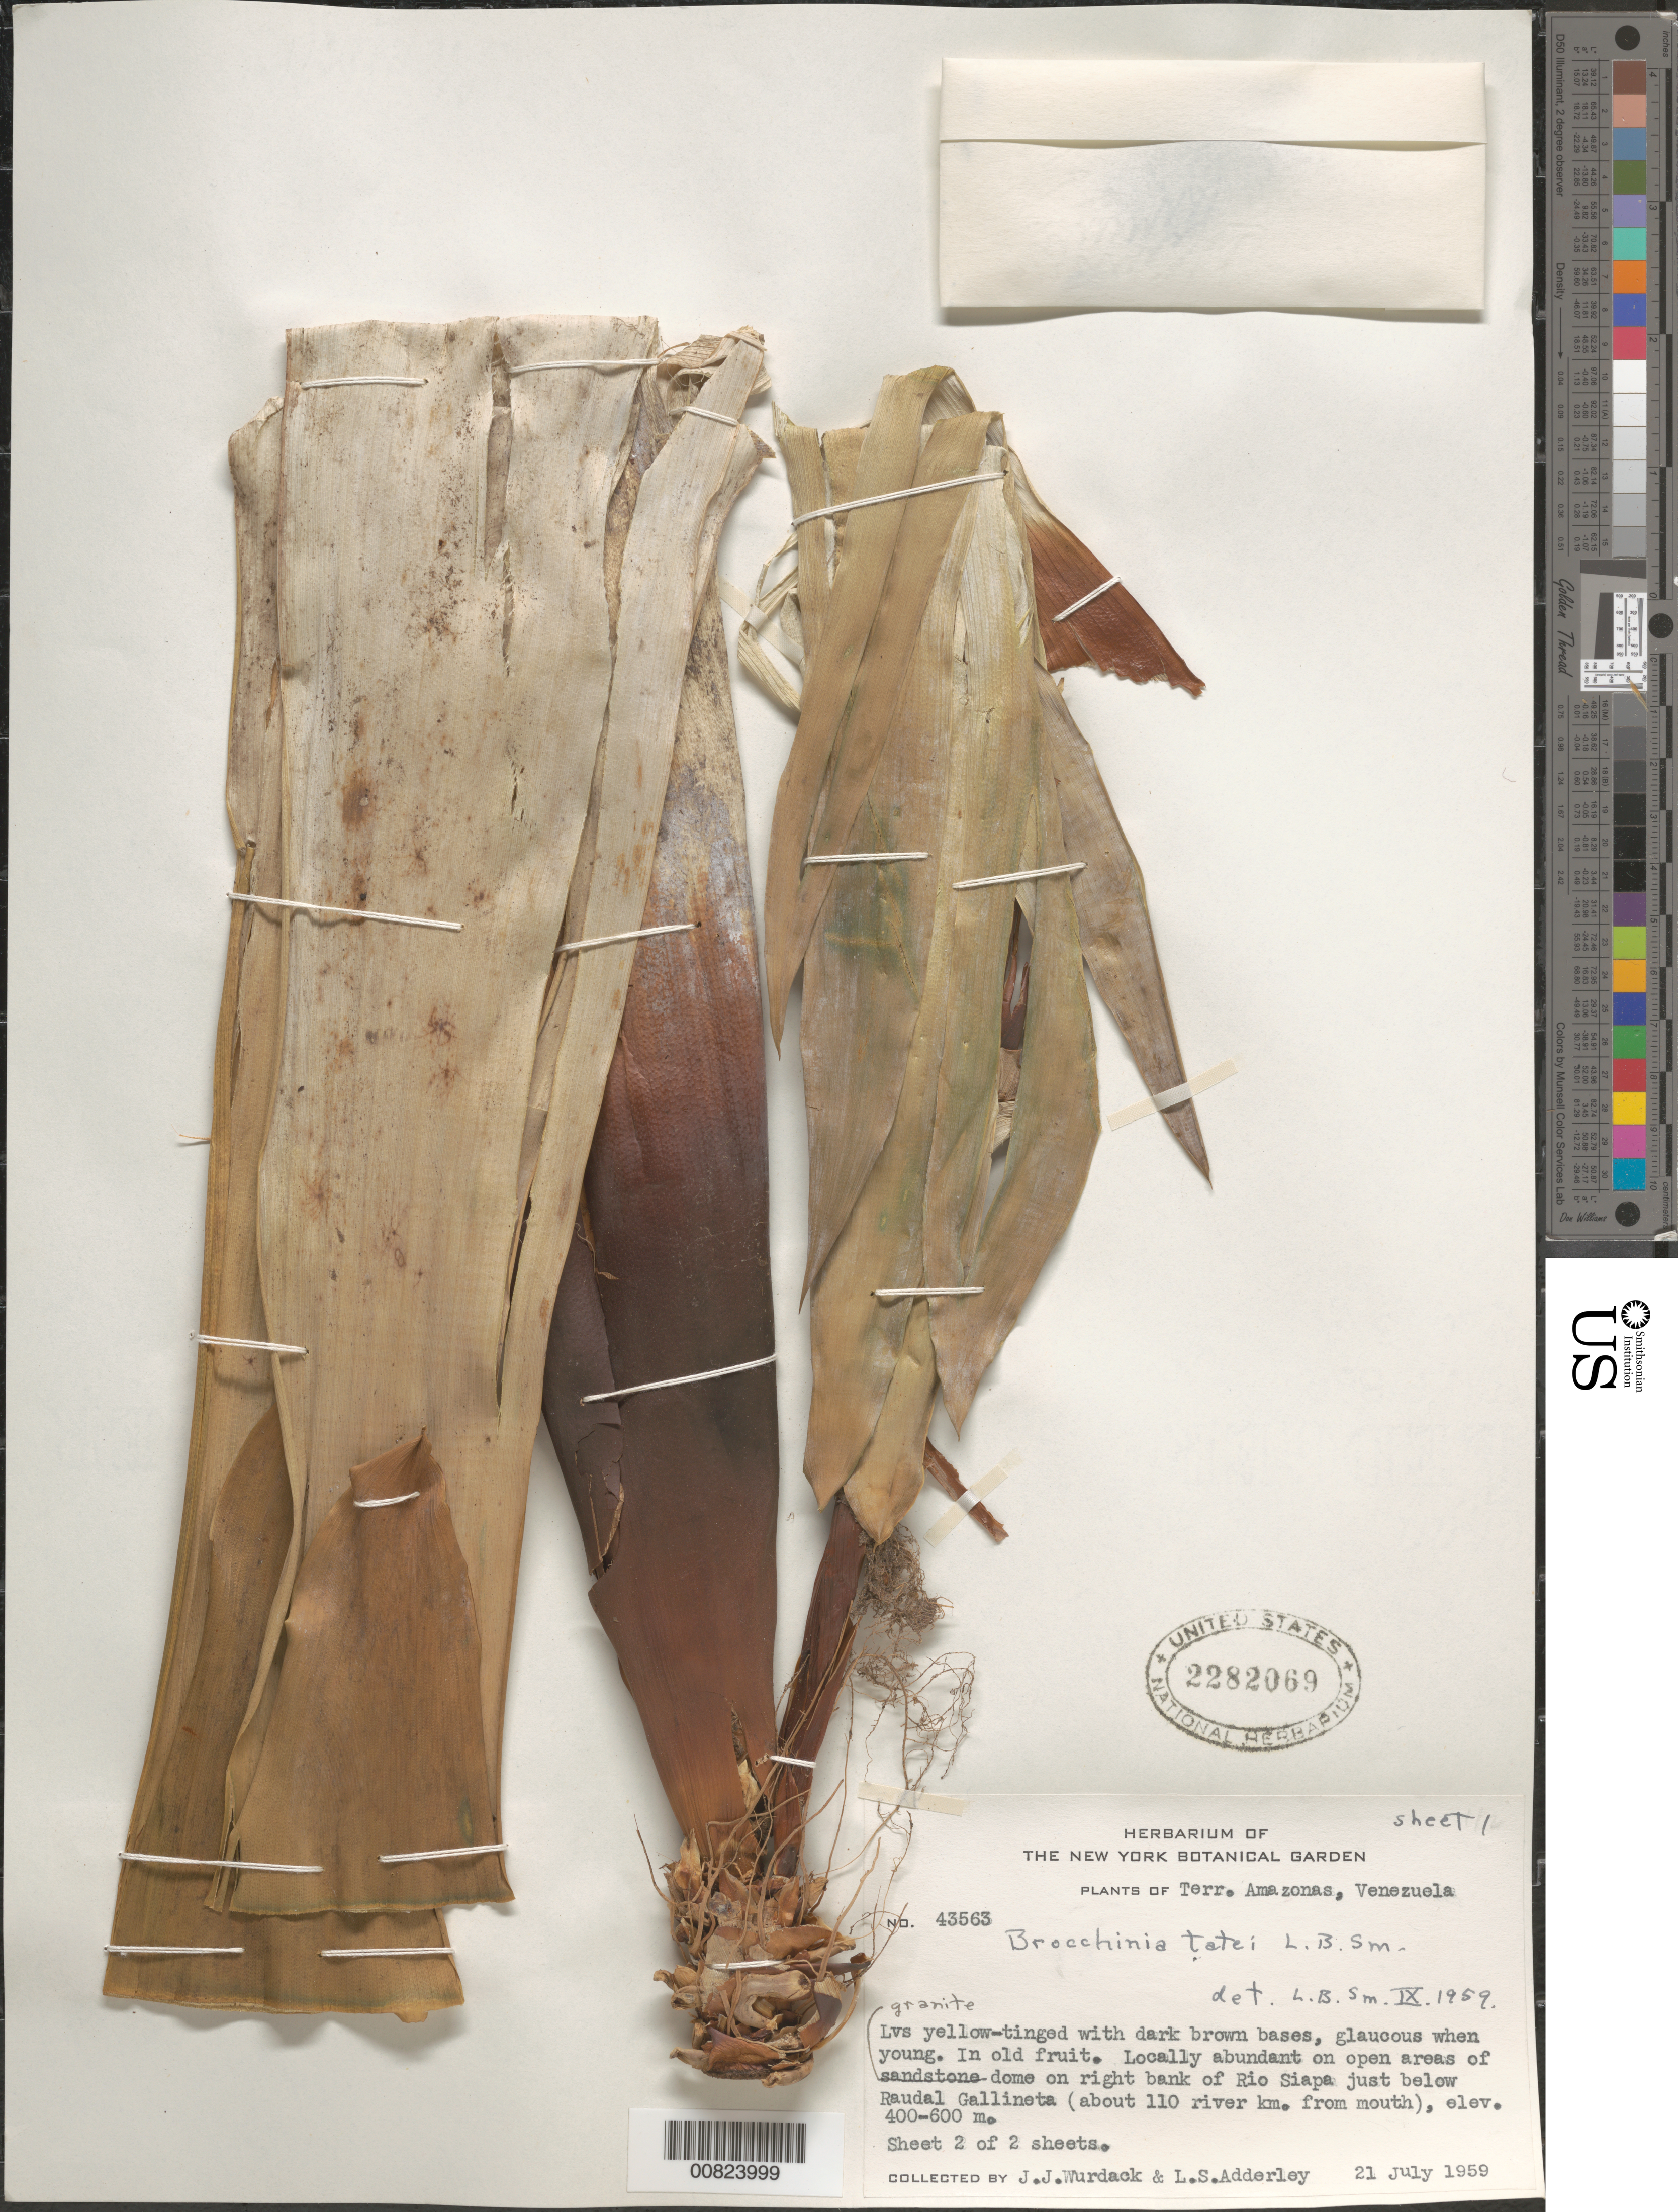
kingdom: Plantae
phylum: Tracheophyta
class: Liliopsida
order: Poales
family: Bromeliaceae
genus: Brocchinia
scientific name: Brocchinia tatei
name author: L.B. Sm.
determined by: Smith, Lyman B., (US), NMNH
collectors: J. J. Wurdack & L. S. Adderley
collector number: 43563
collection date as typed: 21-Jul-59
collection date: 1959-07-21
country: Venezuela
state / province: Amazonas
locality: Río Siapa, just below Raudal Gallineta (about 110 river km from mouth)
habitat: Open areas of granite dome on right riverbank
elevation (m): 400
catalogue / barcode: US 2282069